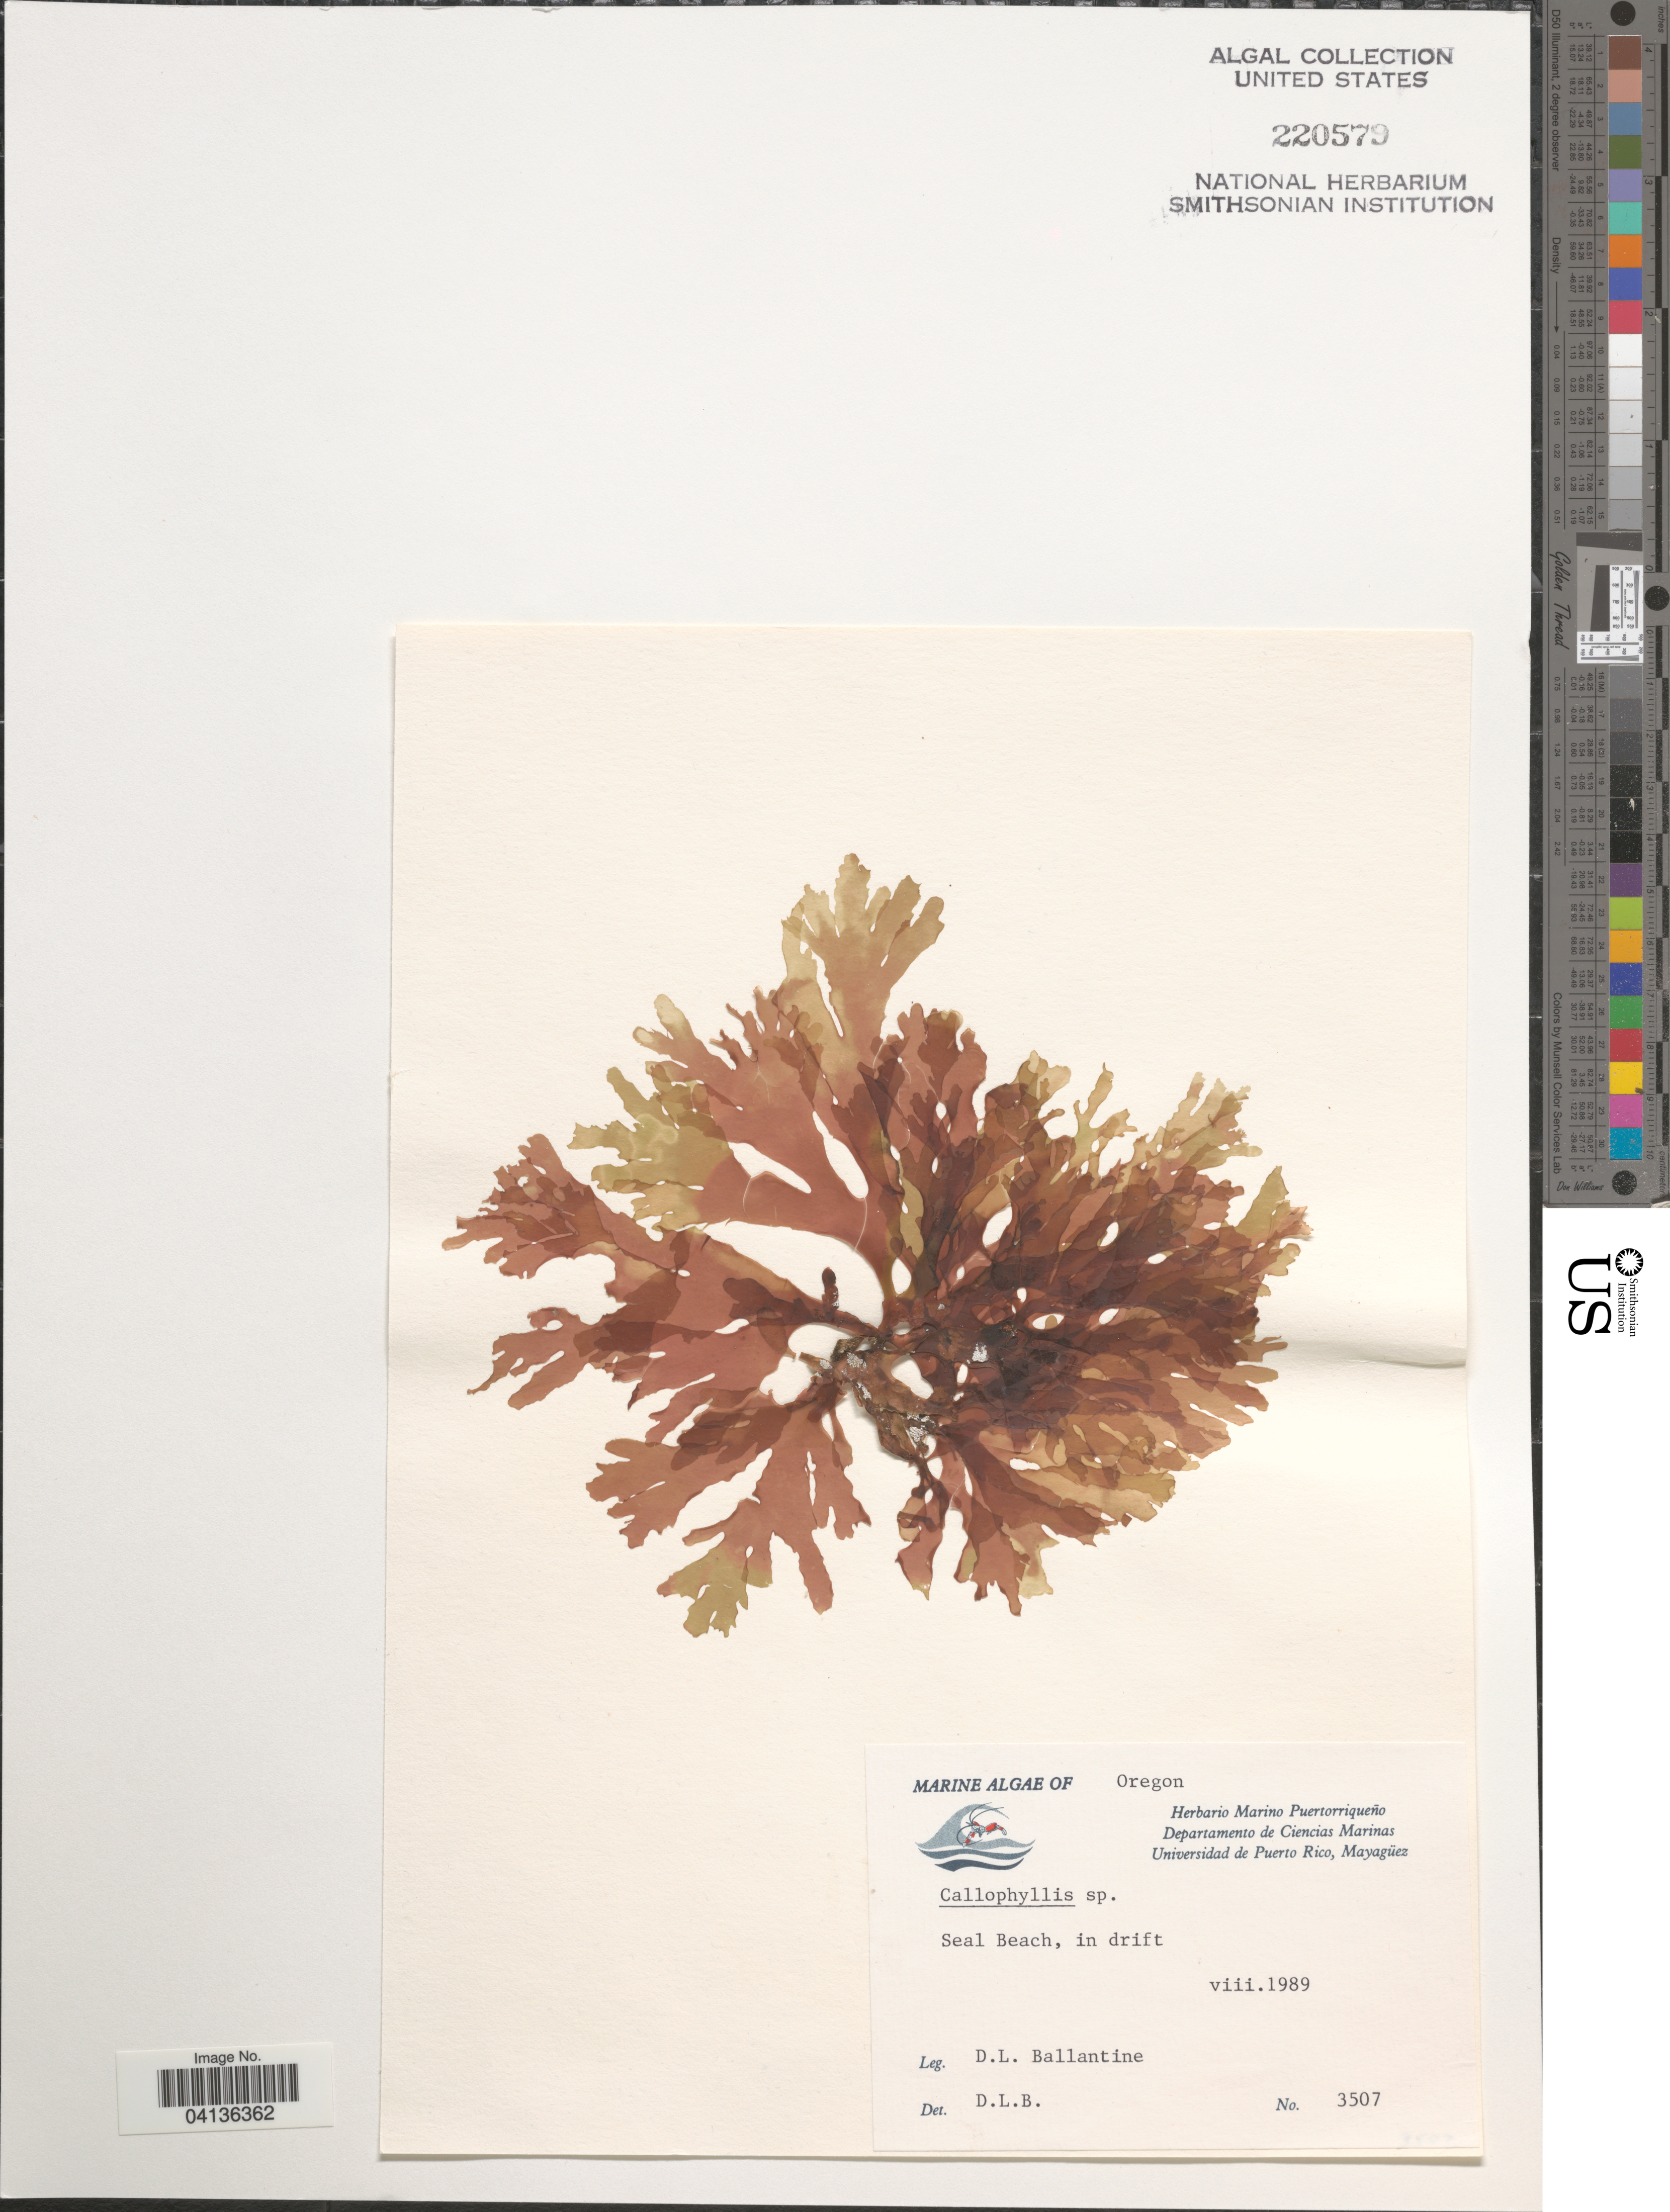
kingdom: Plantae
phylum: Rhodophyta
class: Florideophyceae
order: Gigartinales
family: Kallymeniaceae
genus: Callophyllis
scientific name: Callophyllis sp.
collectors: D.L. Ballantine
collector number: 3507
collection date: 1989-08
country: United States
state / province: Oregon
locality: Seal Beach, in drift.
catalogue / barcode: US 220579